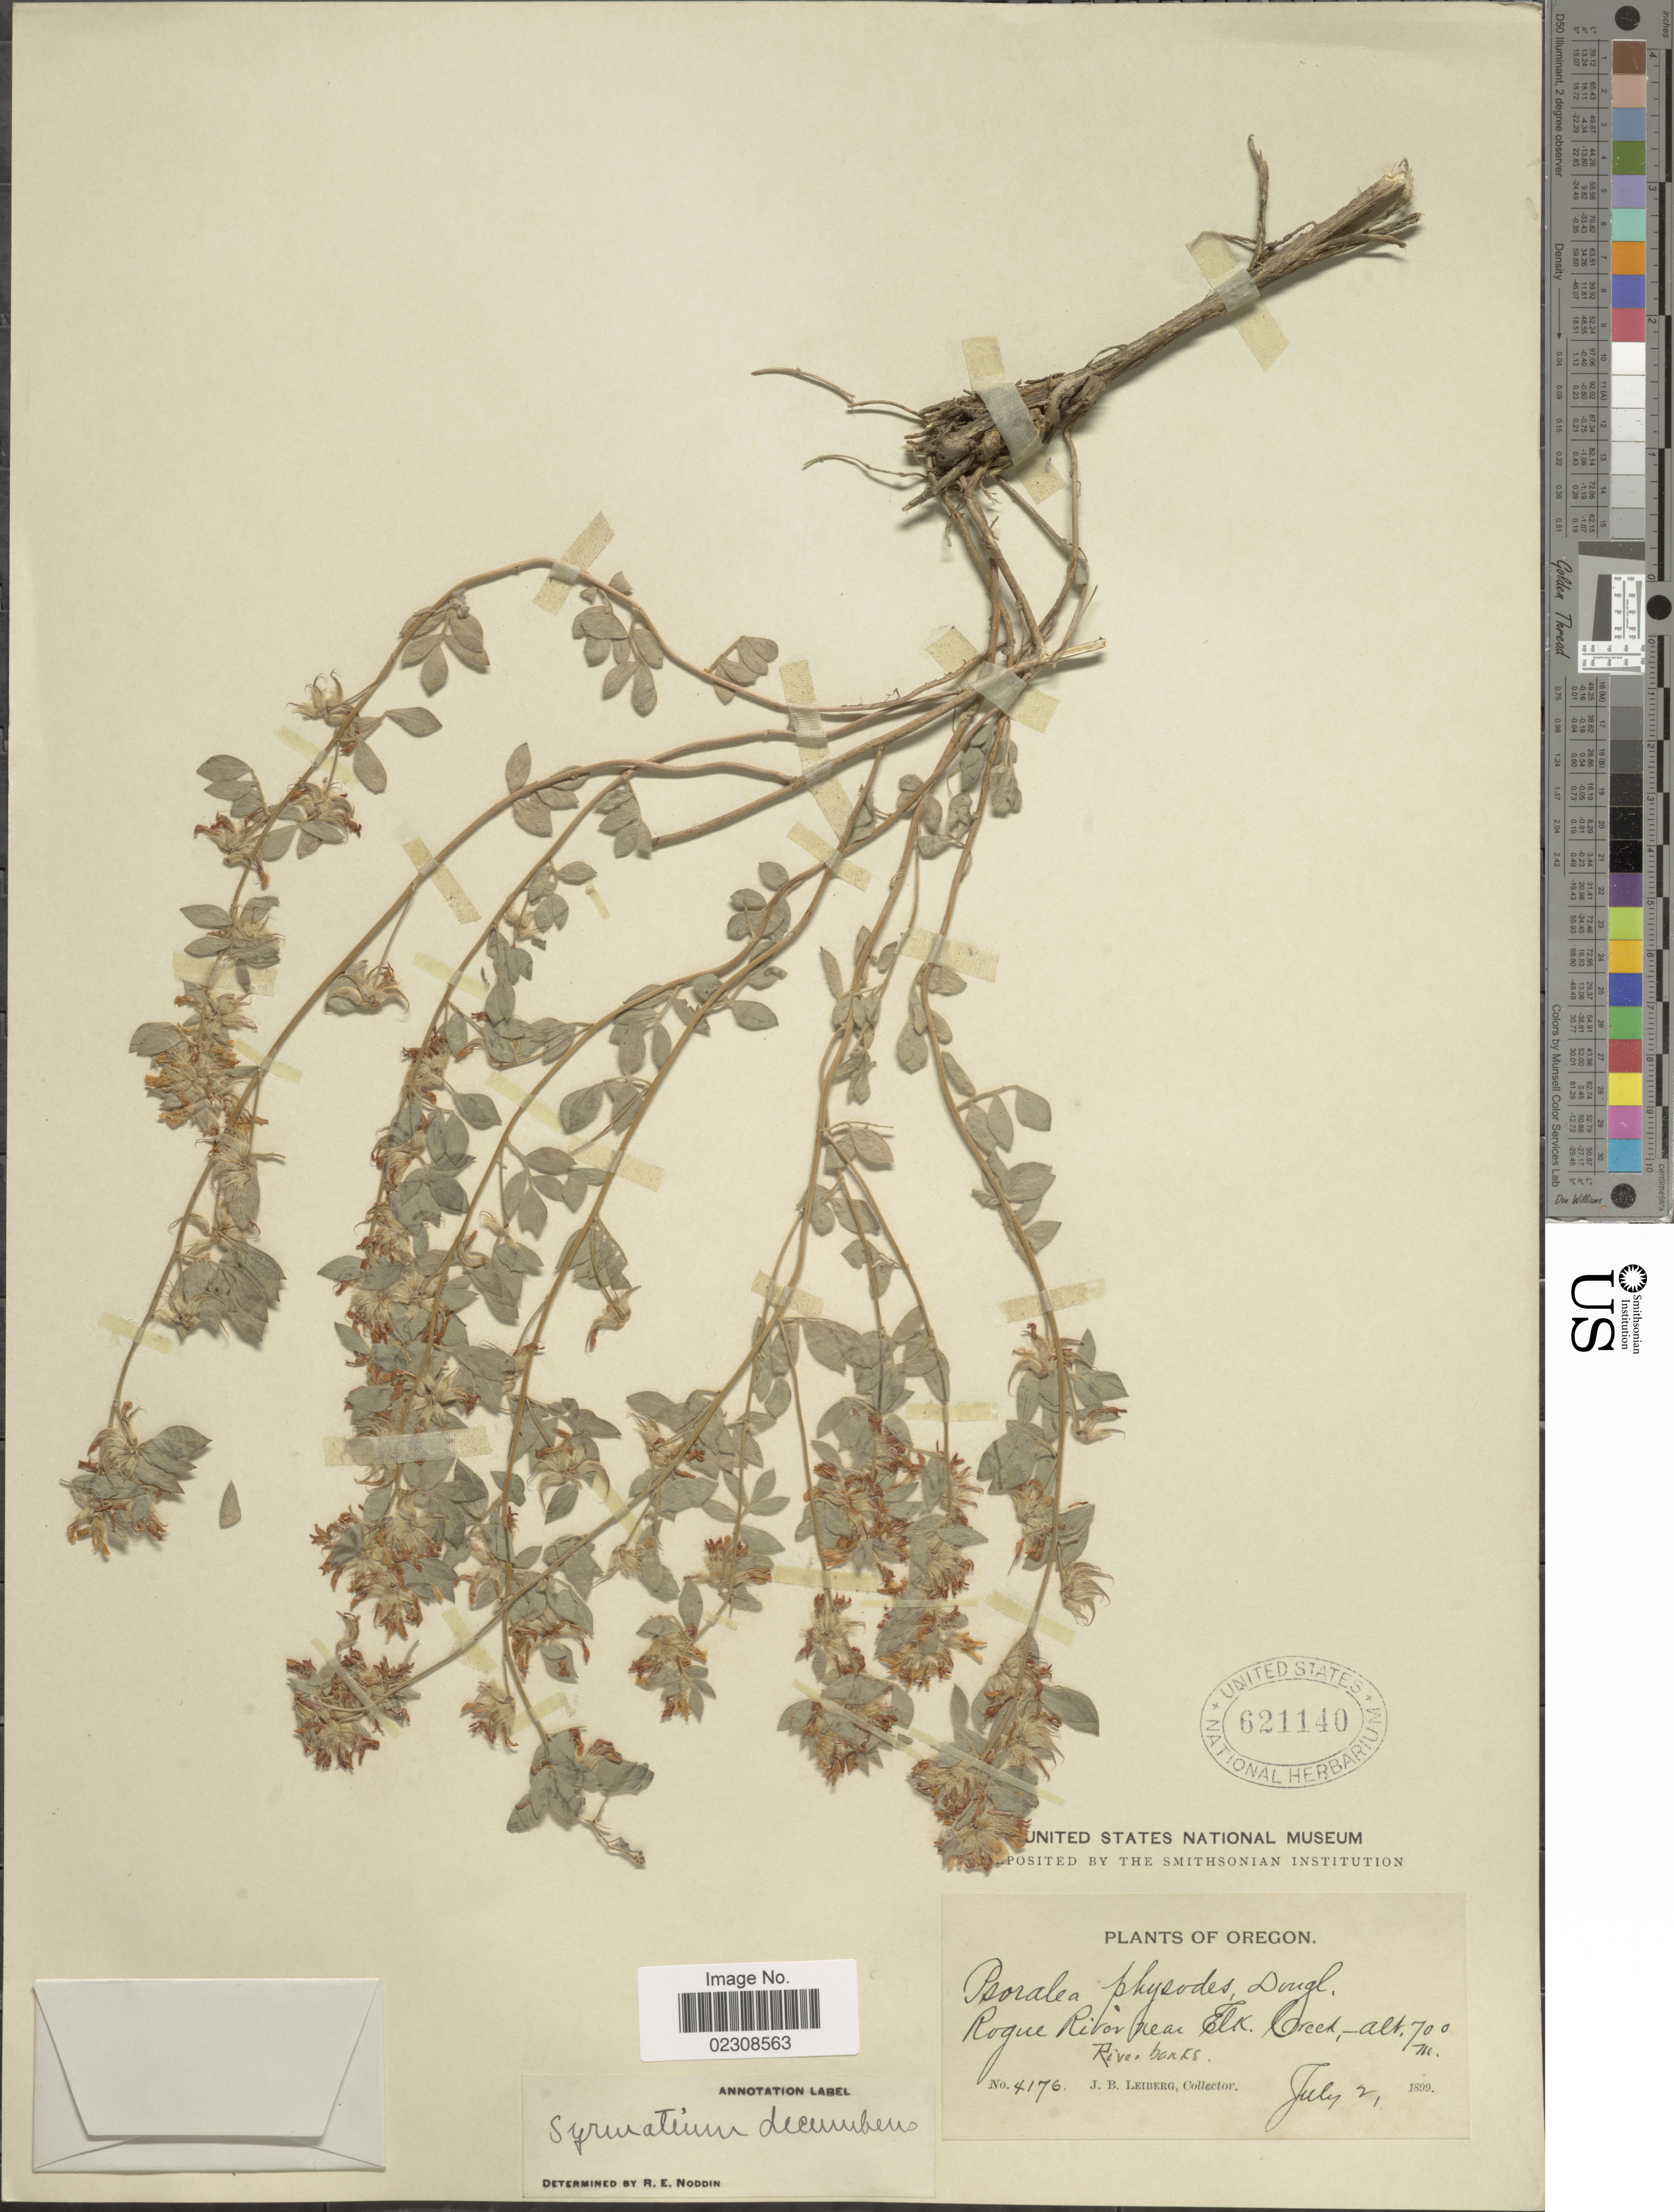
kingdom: Plantae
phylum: Tracheophyta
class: Magnoliopsida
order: Fabales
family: Fabaceae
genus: Syrmatium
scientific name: Syrmatium decumbens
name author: (Benth.) Greene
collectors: J. B. Leiberg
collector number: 4176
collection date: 1899-07-02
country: United States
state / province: Oregon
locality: Rogue River near Elk Creek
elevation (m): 700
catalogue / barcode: US 621140